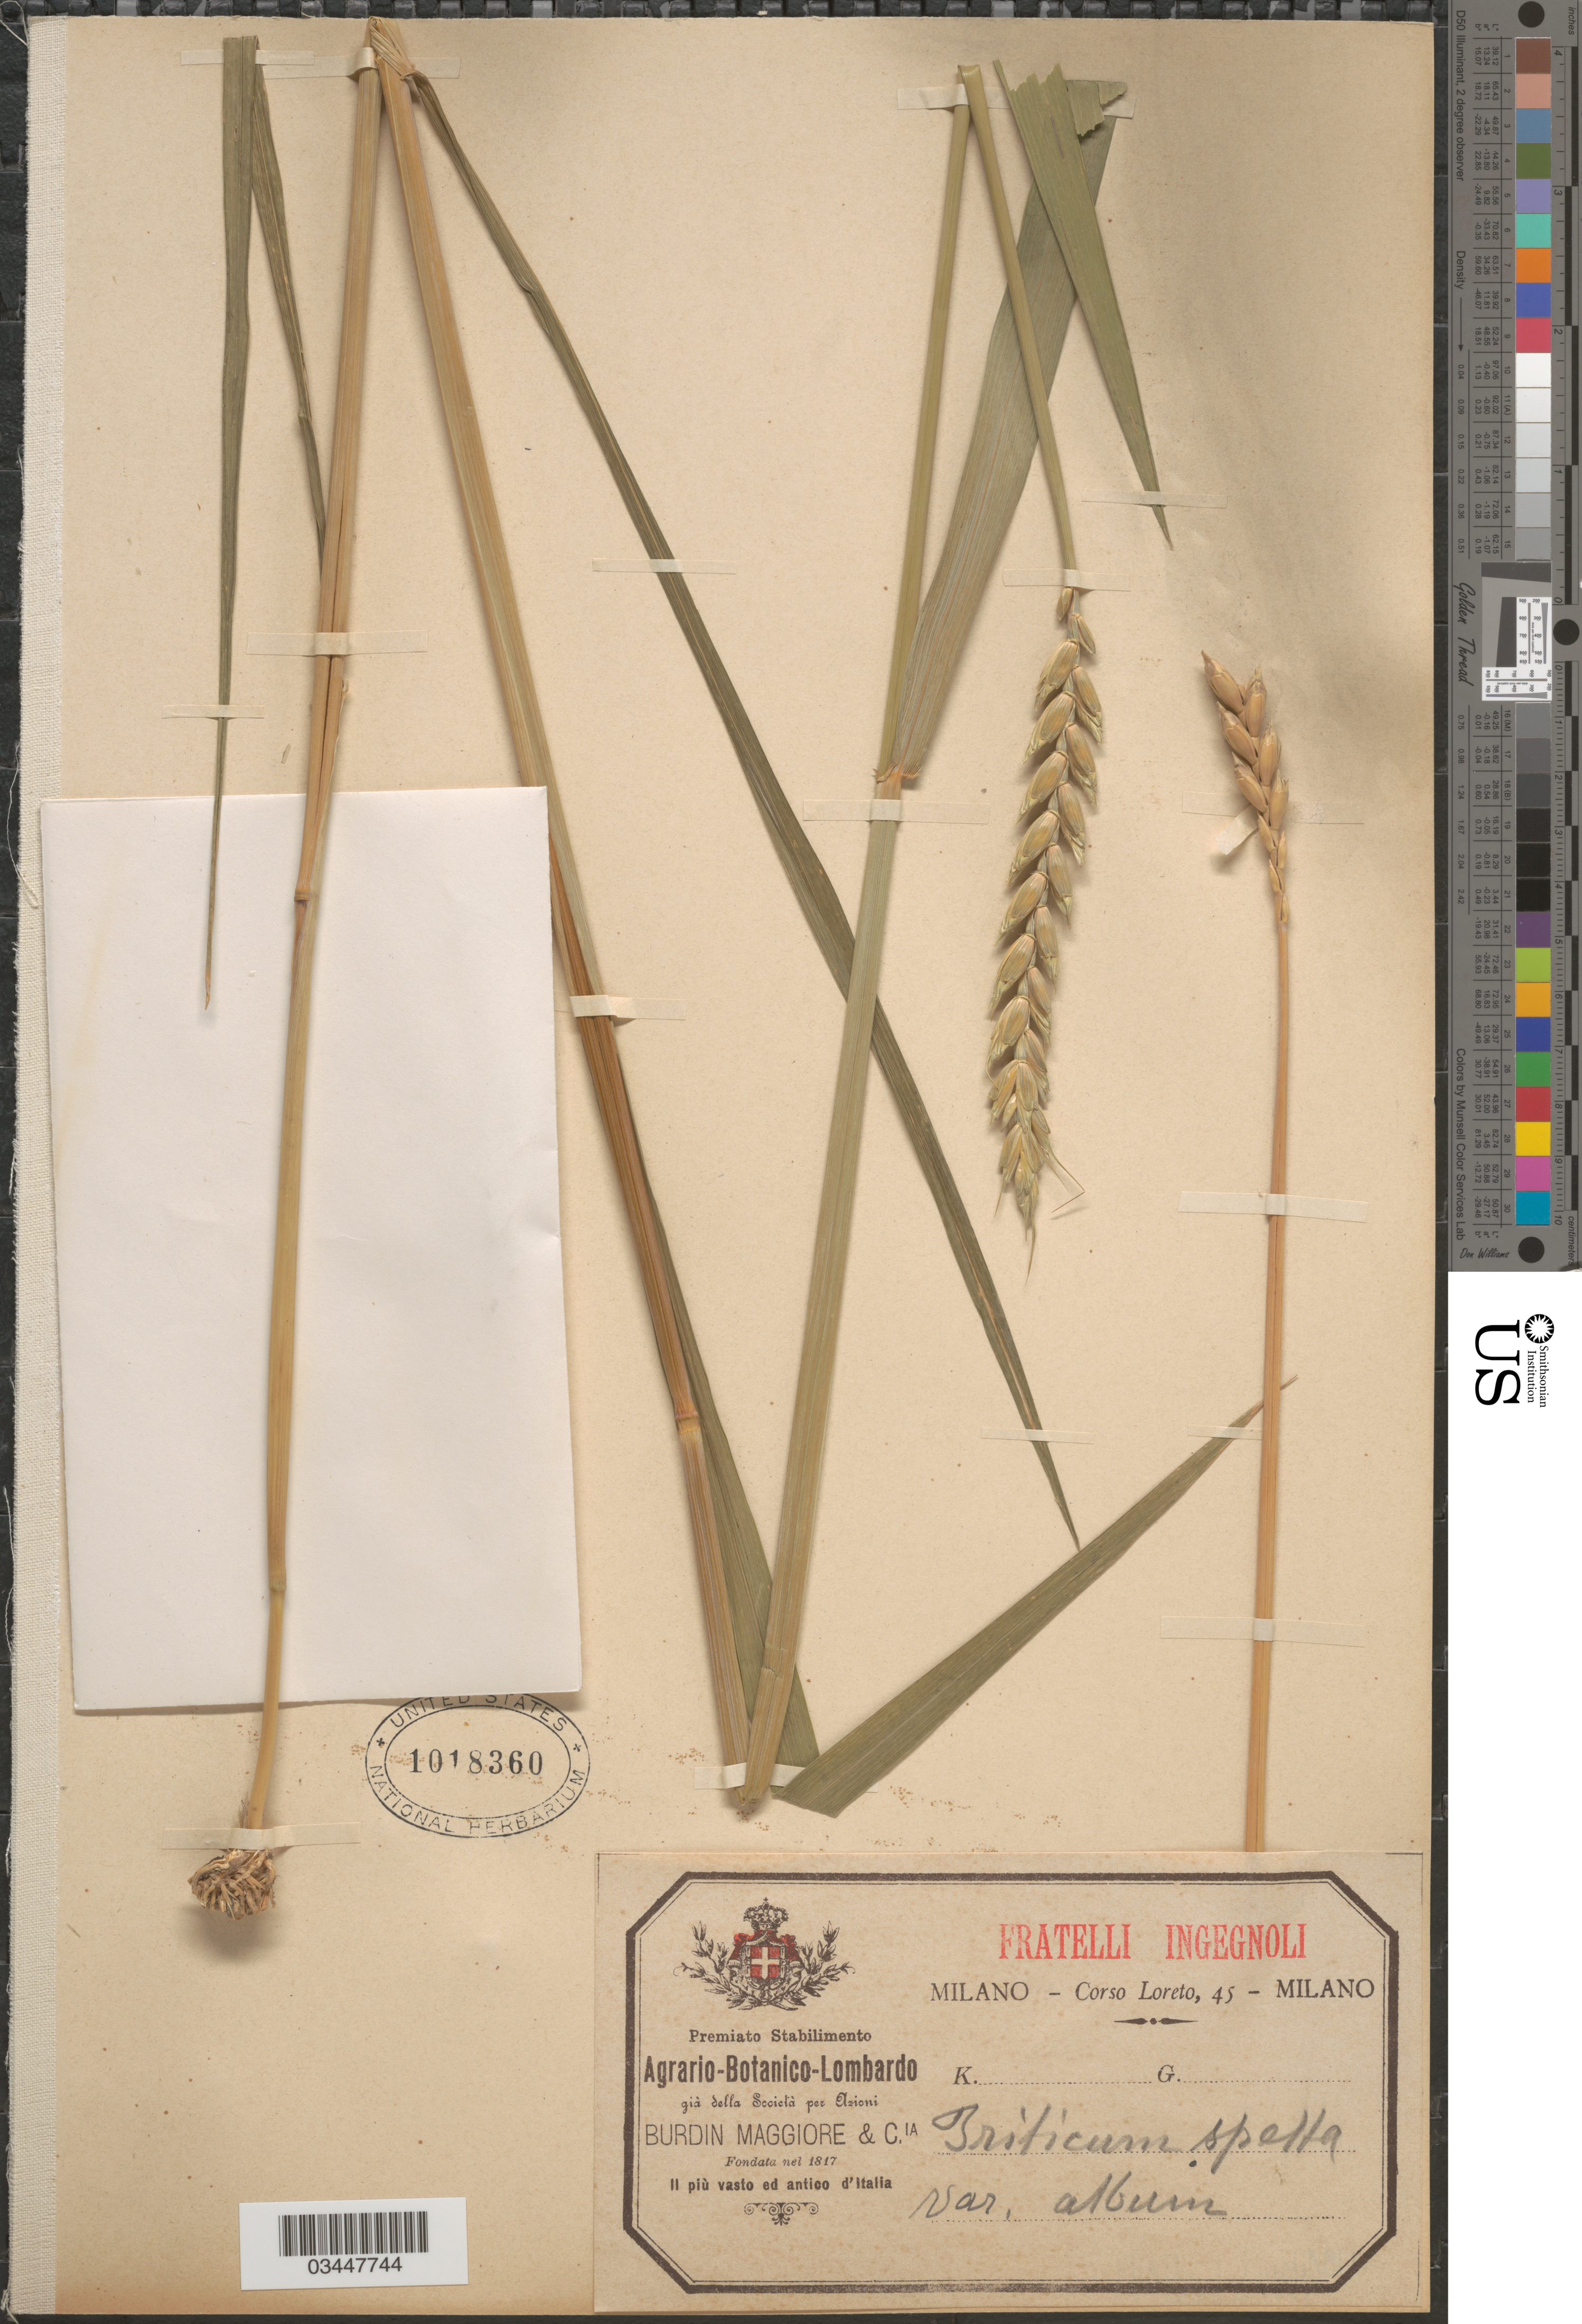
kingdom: Plantae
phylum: Tracheophyta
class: Liliopsida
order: Poales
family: Poaceae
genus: Triticum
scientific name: Triticum spelta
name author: L.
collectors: Loreto, C.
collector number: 45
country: Italy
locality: Il più vasto ed antico d'Italia.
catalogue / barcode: US 1018360